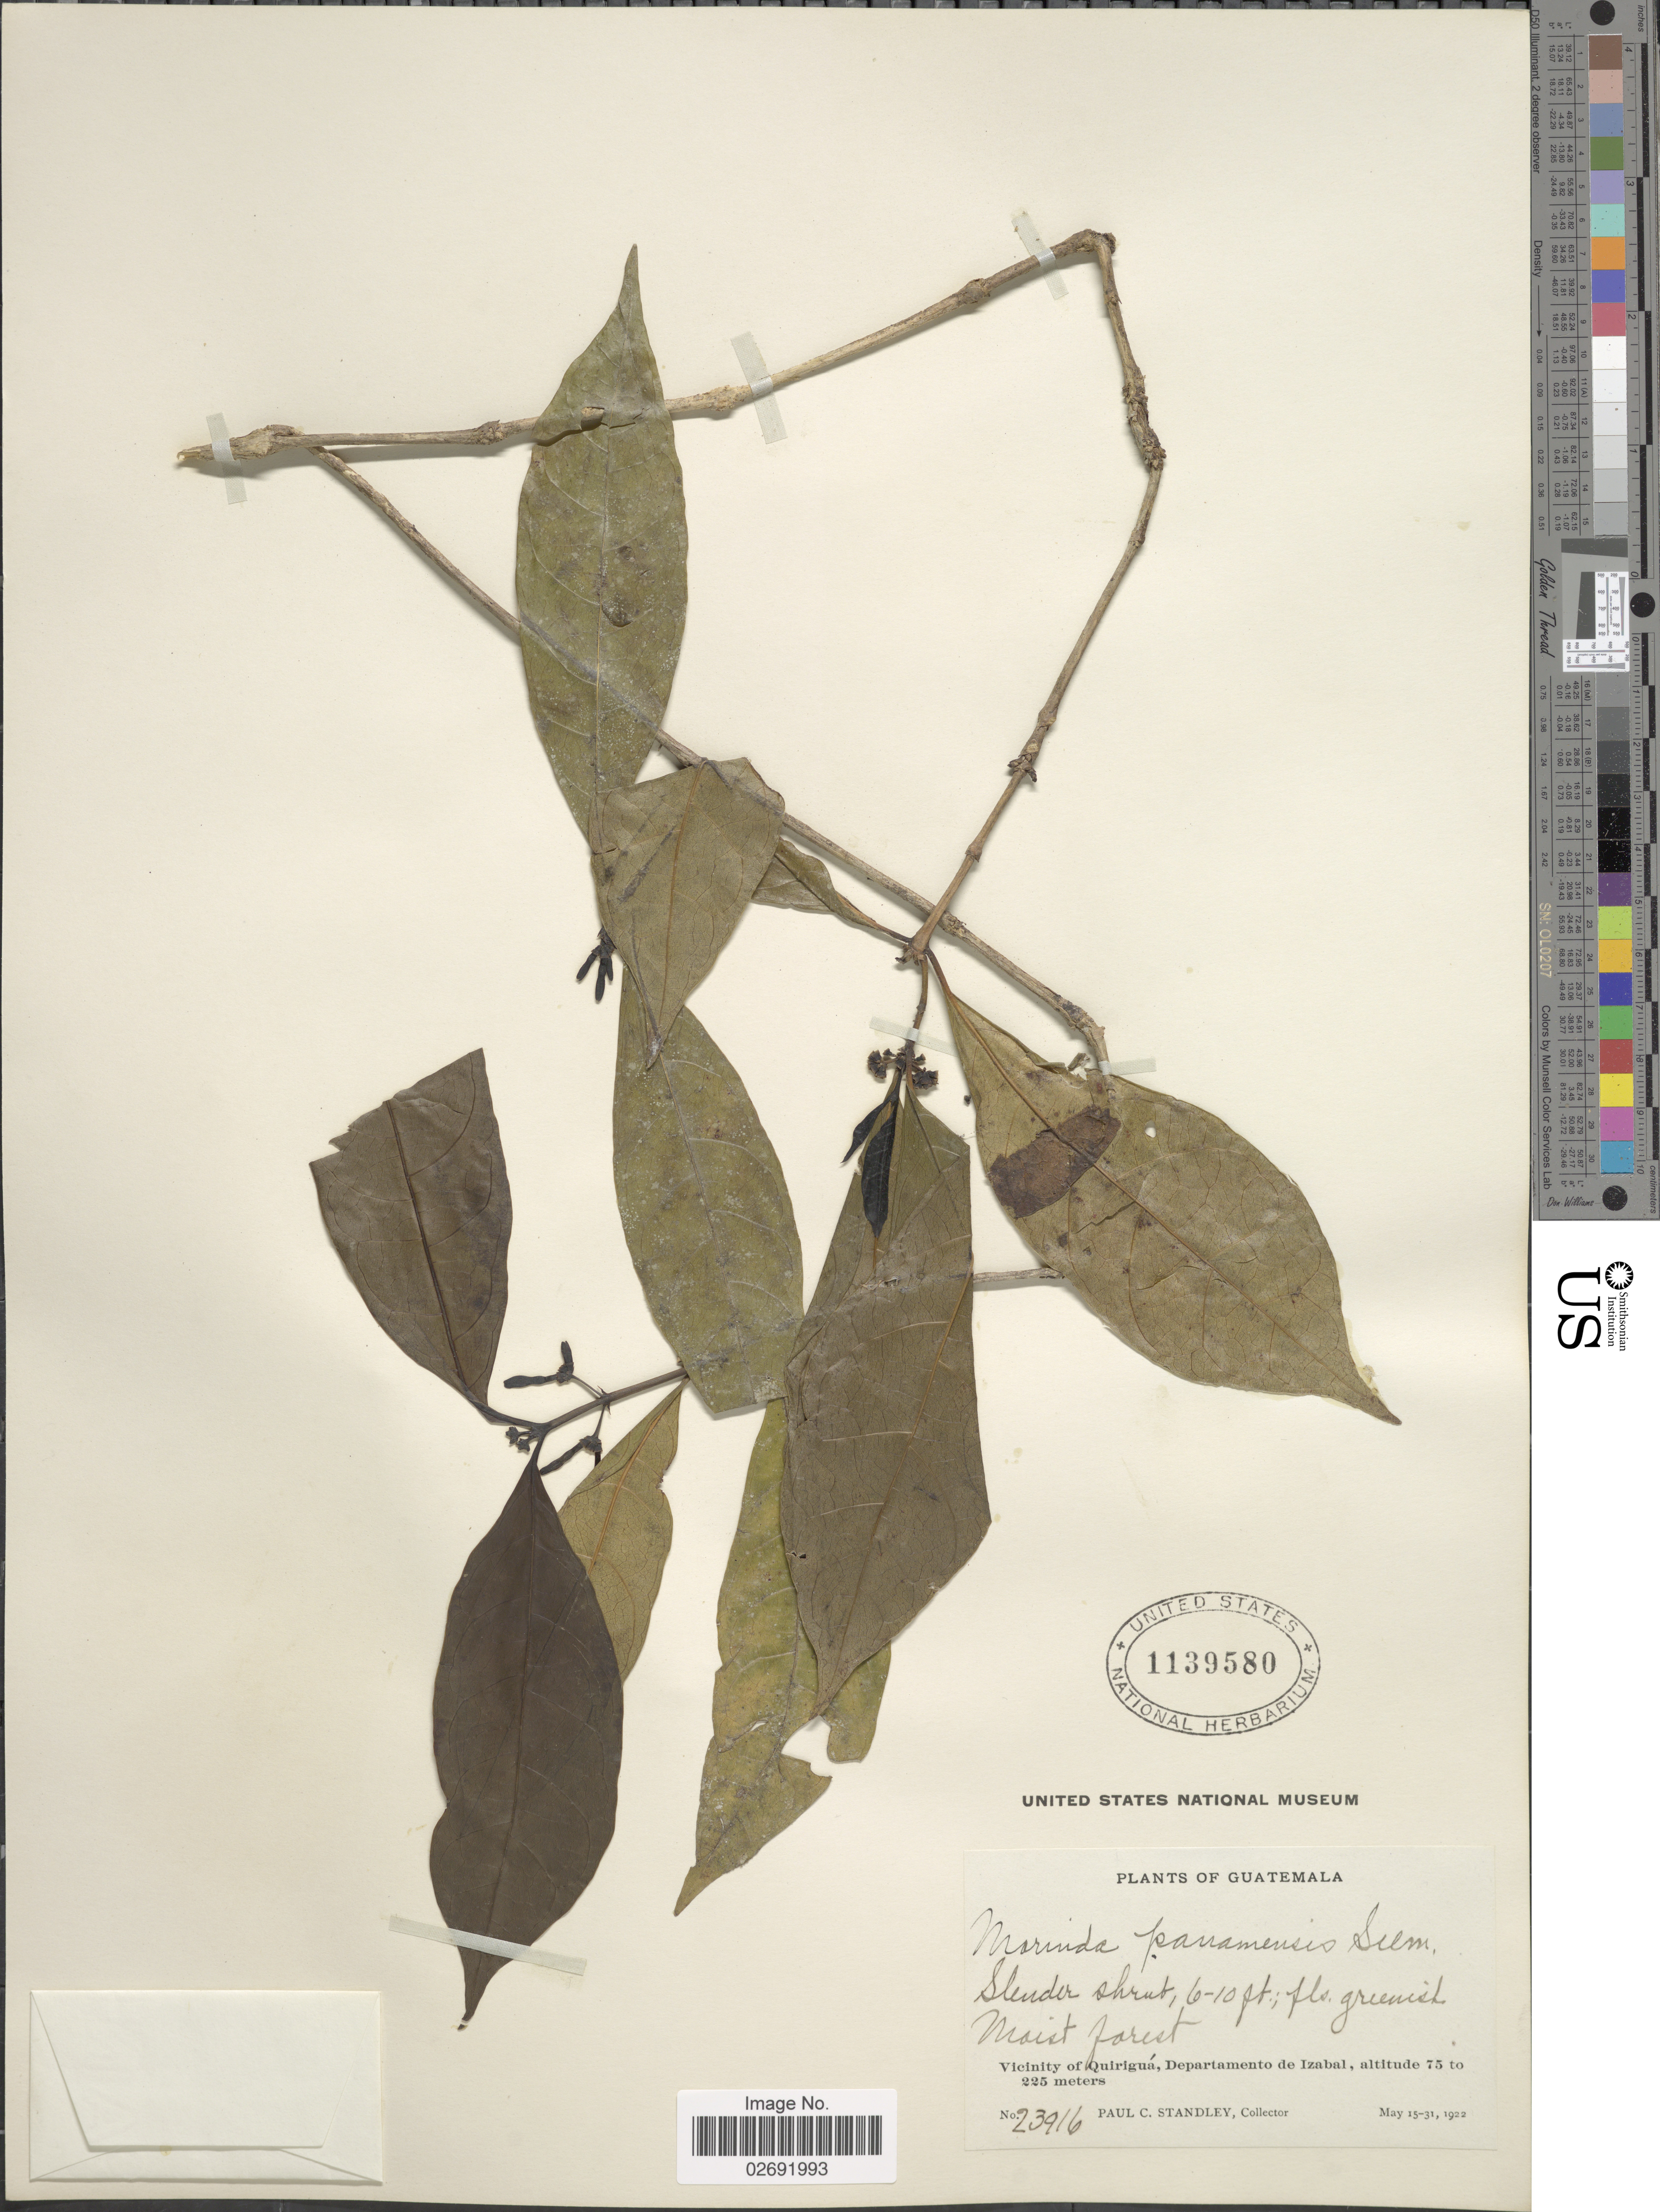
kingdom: Plantae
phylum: Tracheophyta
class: Magnoliopsida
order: Gentianales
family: Rubiaceae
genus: Morinda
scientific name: Morinda panamensis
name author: Seem.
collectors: P. C. Standley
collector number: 23916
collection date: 1922-05-15/1922-05-31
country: Guatemala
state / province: Izabal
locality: Moist forest, Vicinity of Quiriguá, Departamento de Izabal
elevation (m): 75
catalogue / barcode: US 1139580